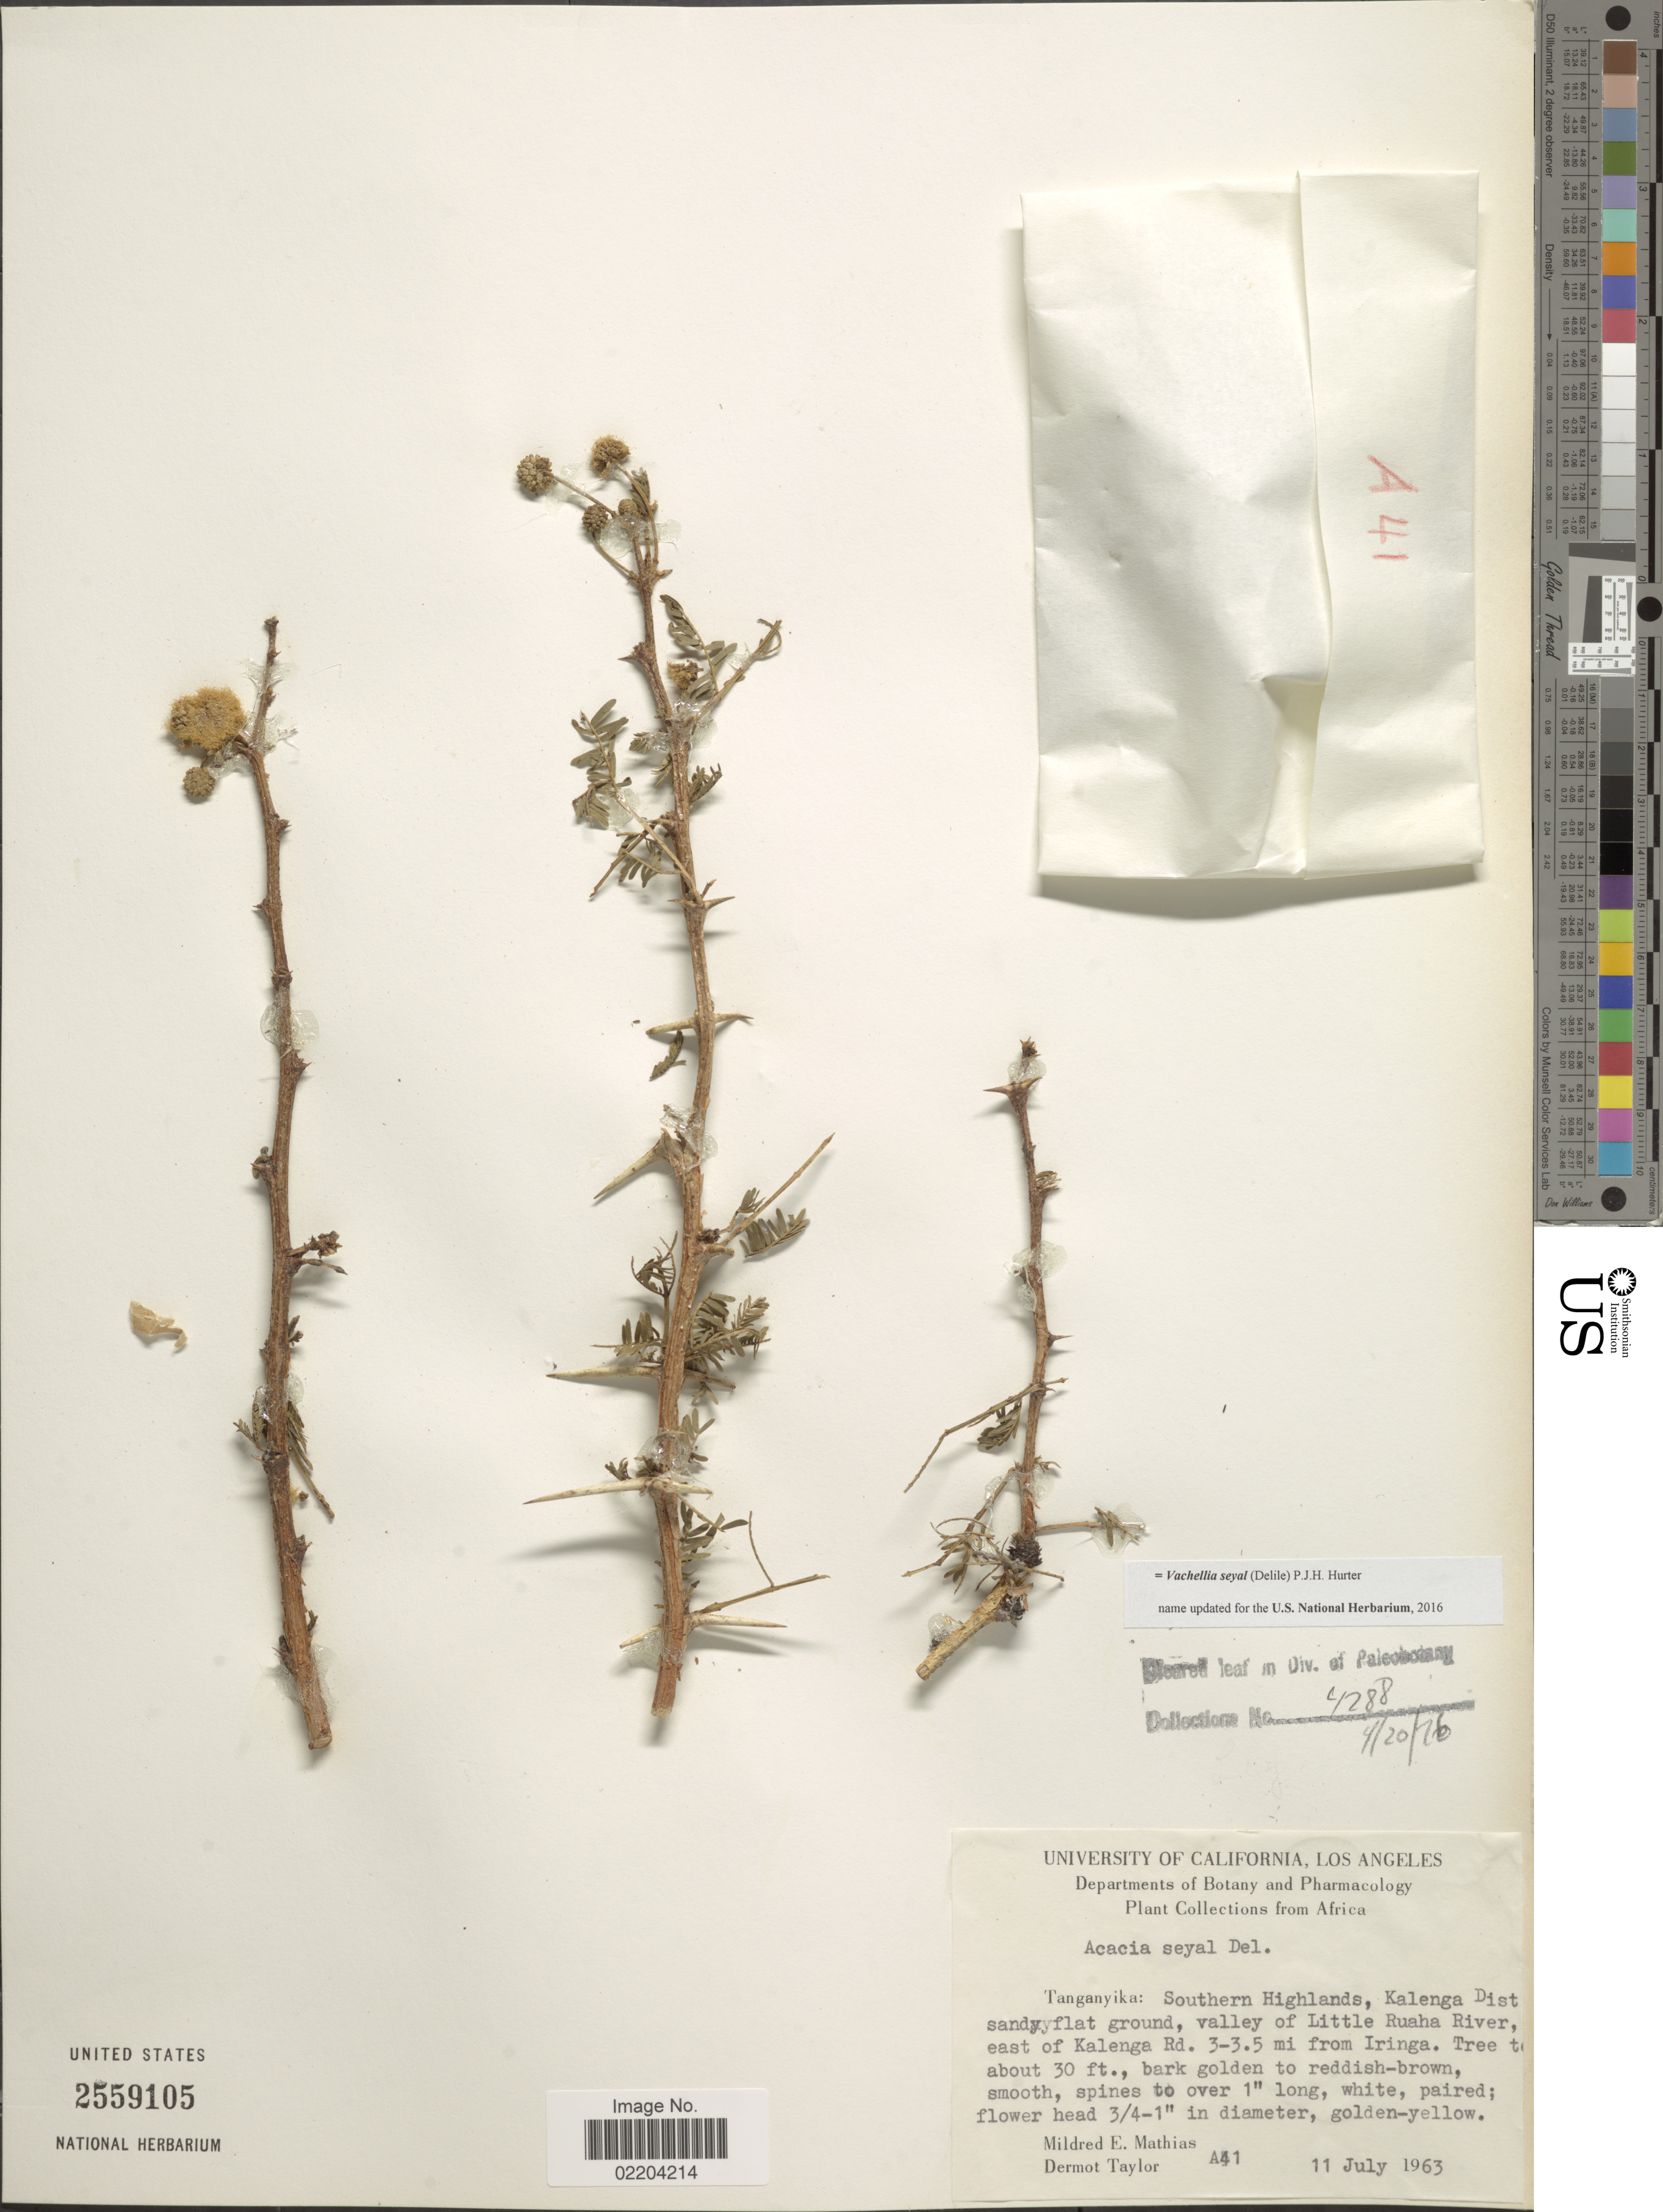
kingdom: Plantae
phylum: Tracheophyta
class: Magnoliopsida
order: Fabales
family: Fabaceae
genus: Vachellia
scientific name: Vachellia seyal var. seyal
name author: (Delile) P.J.H. Hurter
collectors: M. E. Mathias & D. Taylor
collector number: A41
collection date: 1963-07-11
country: Tanzania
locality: Tanganyika: Southern Highlands, Kalenga Dist, sandy flat ground, valley of Little Ruaha River east of Kalenga Rd. 3-3.5 mi from Iringa.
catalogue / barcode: US 2559105